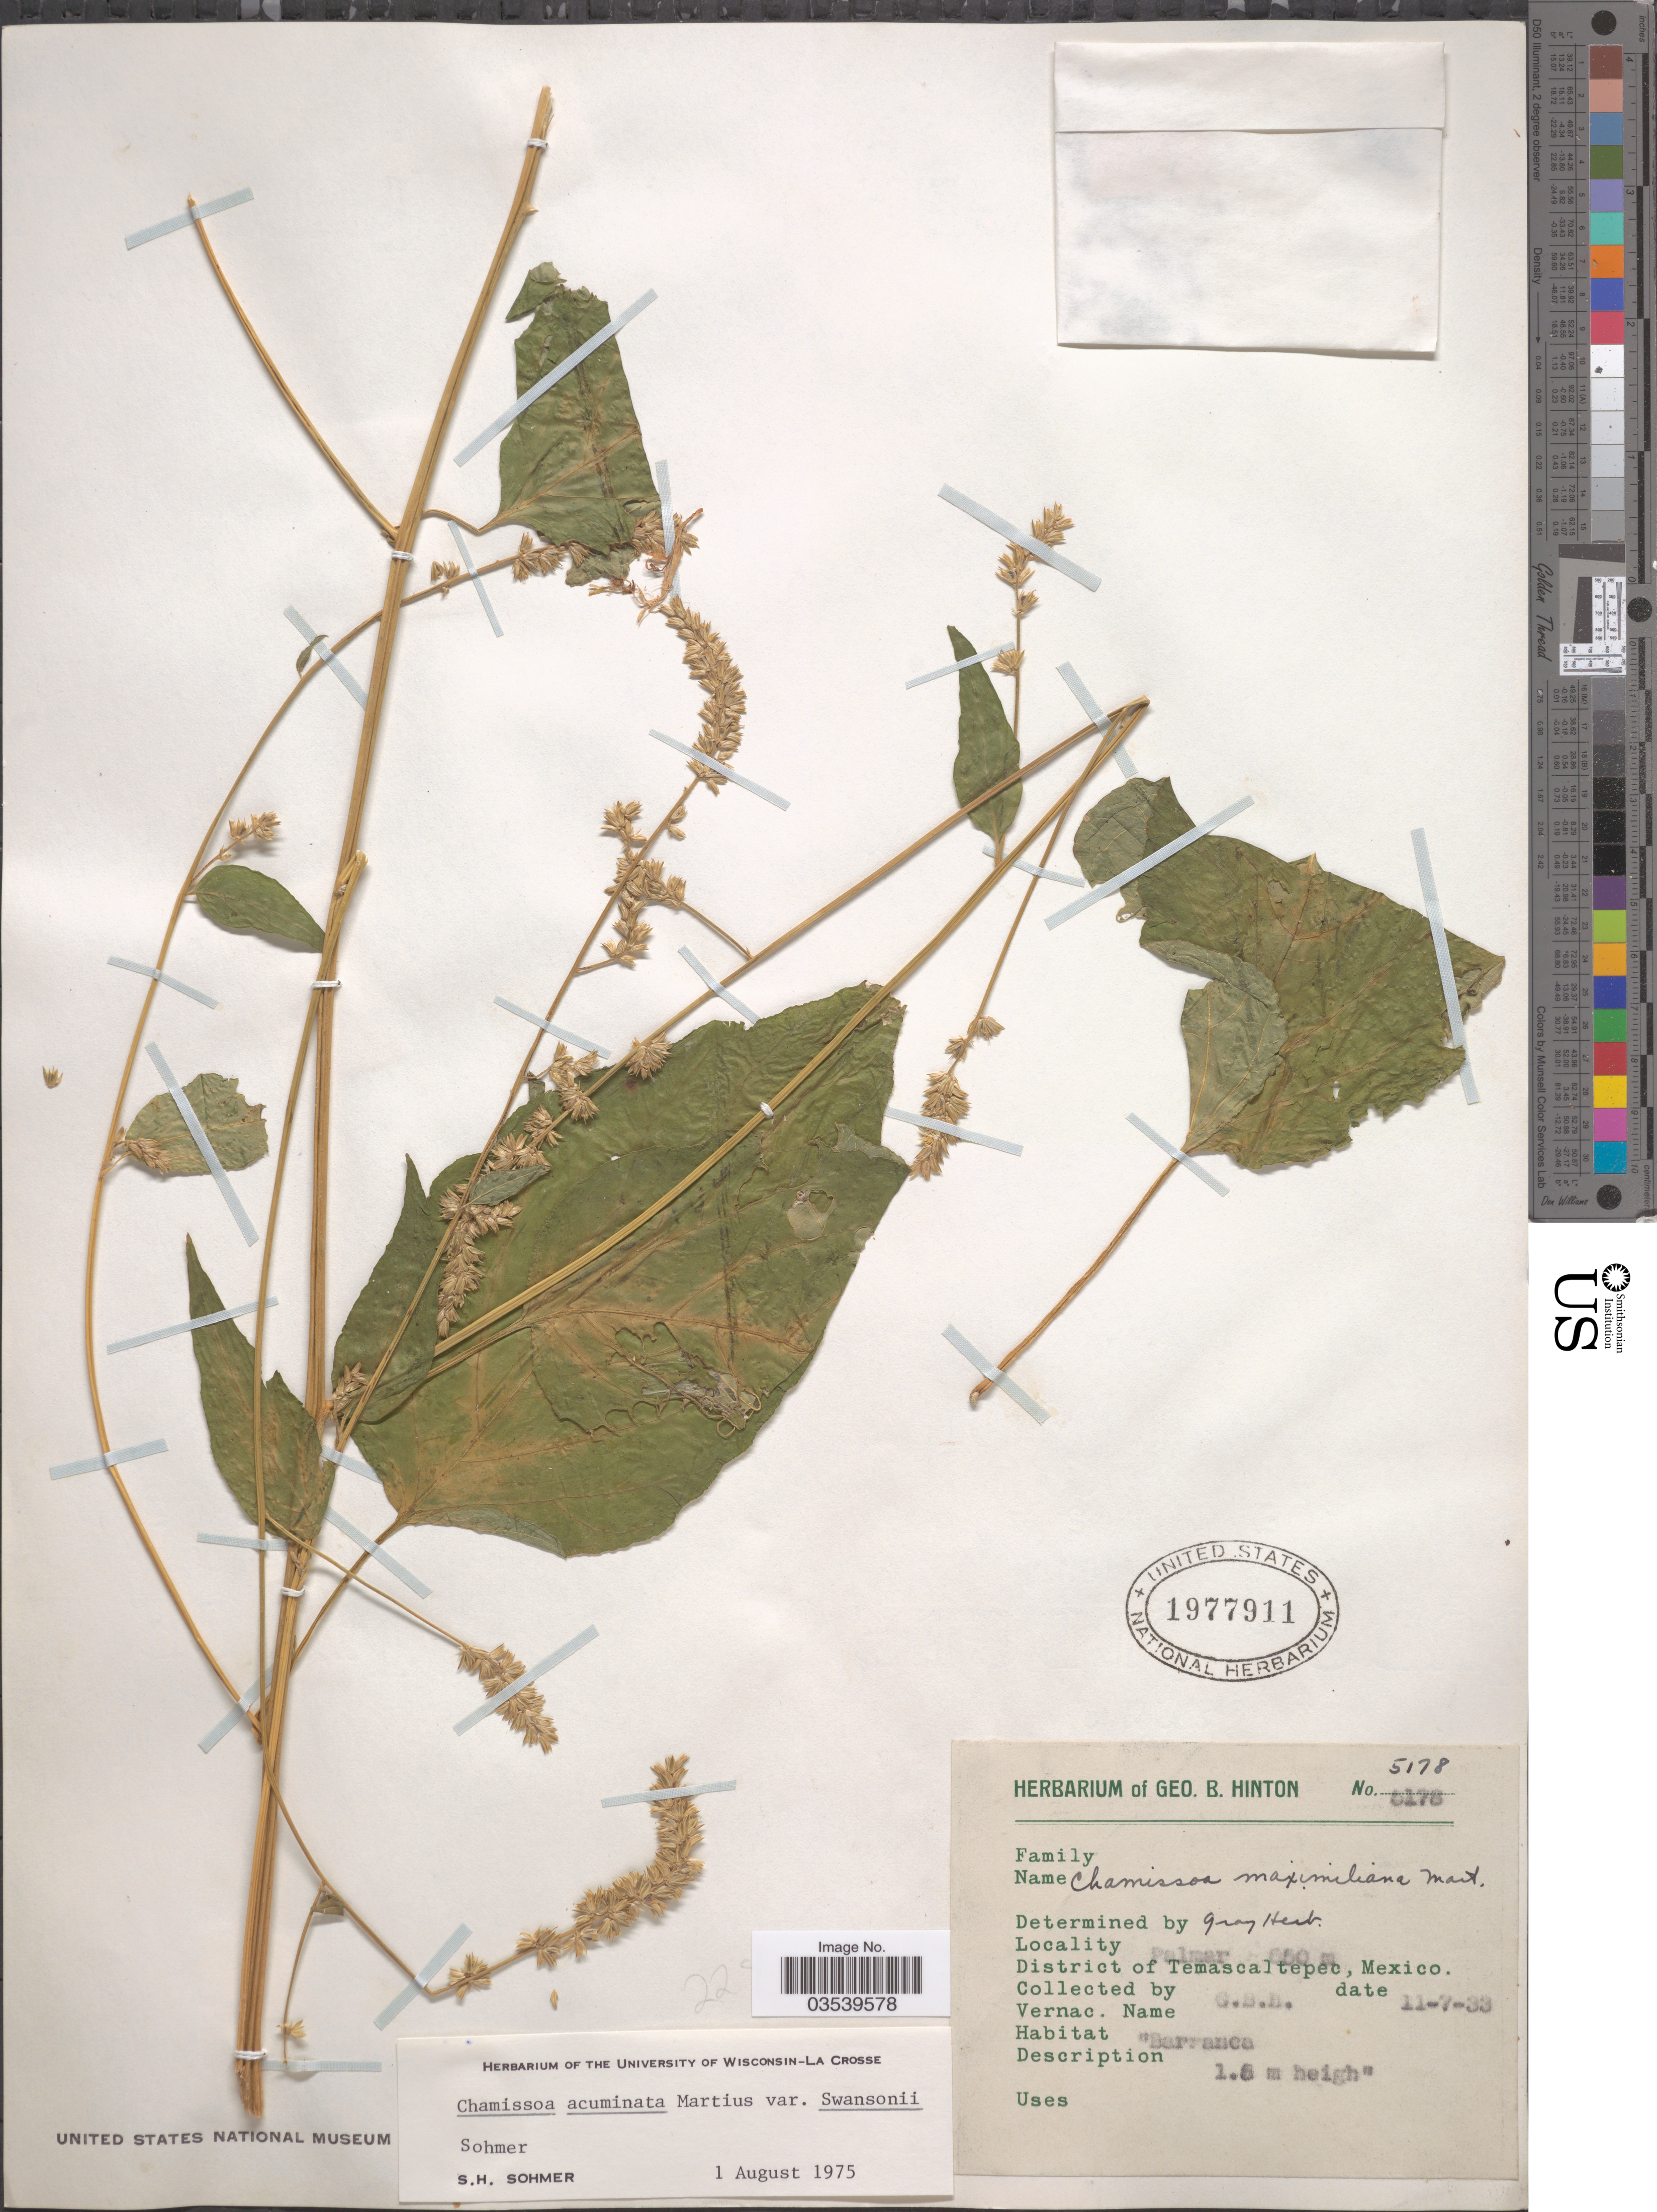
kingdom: Plantae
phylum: Tracheophyta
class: Magnoliopsida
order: Caryophyllales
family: Amaranthaceae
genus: Chamissoa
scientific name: Chamissoa acuminata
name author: Mart.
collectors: G. B. Hinton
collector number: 5178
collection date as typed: Transcribed d/m/y: 11/7/33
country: Mexico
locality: Palmar. District of Temascaltepec.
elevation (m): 650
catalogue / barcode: US 1977911